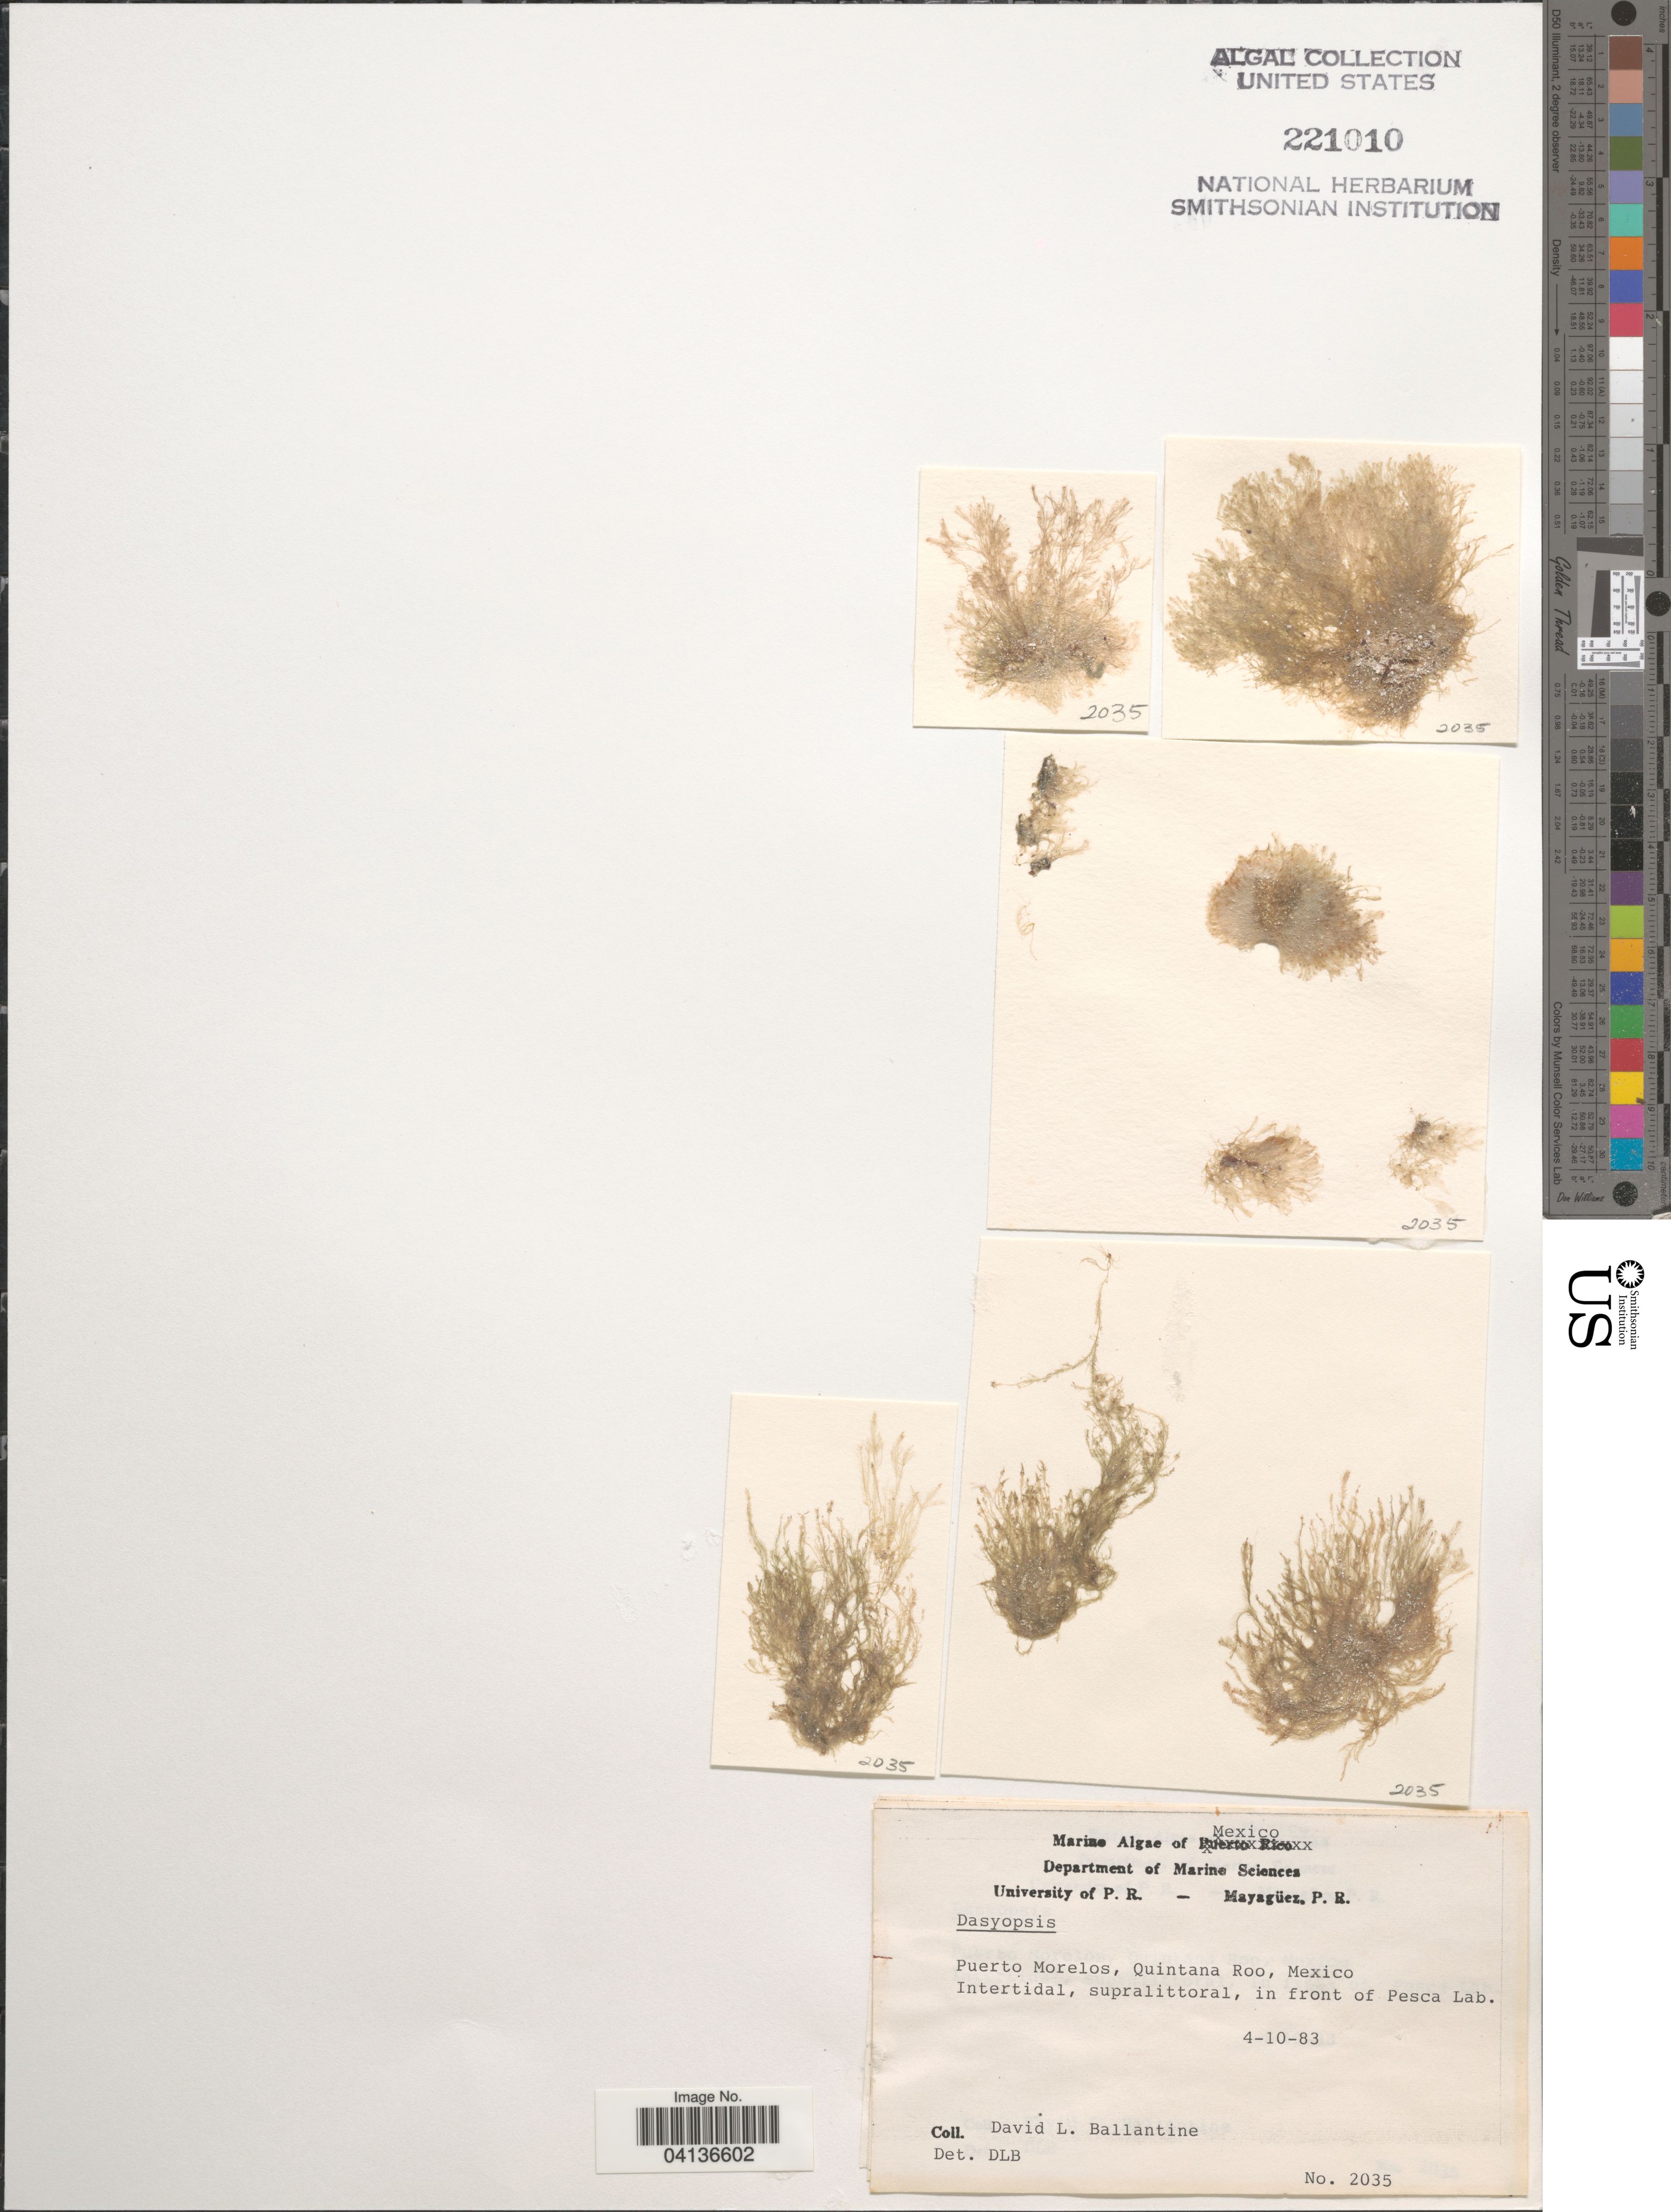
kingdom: Plantae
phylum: Rhodophyta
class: Florideophyceae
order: Ceramiales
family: Dasyaceae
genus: Dasyopsis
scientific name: Dasyopsis sp.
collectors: D.L. Ballantine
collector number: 2035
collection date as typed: Transcribed d/m/y: 4/10/83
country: Mexico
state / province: Quintana Roo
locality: Puerto Morelos. Intertidal, supralittoral, in front of Pesca Lab.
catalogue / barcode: US 221010